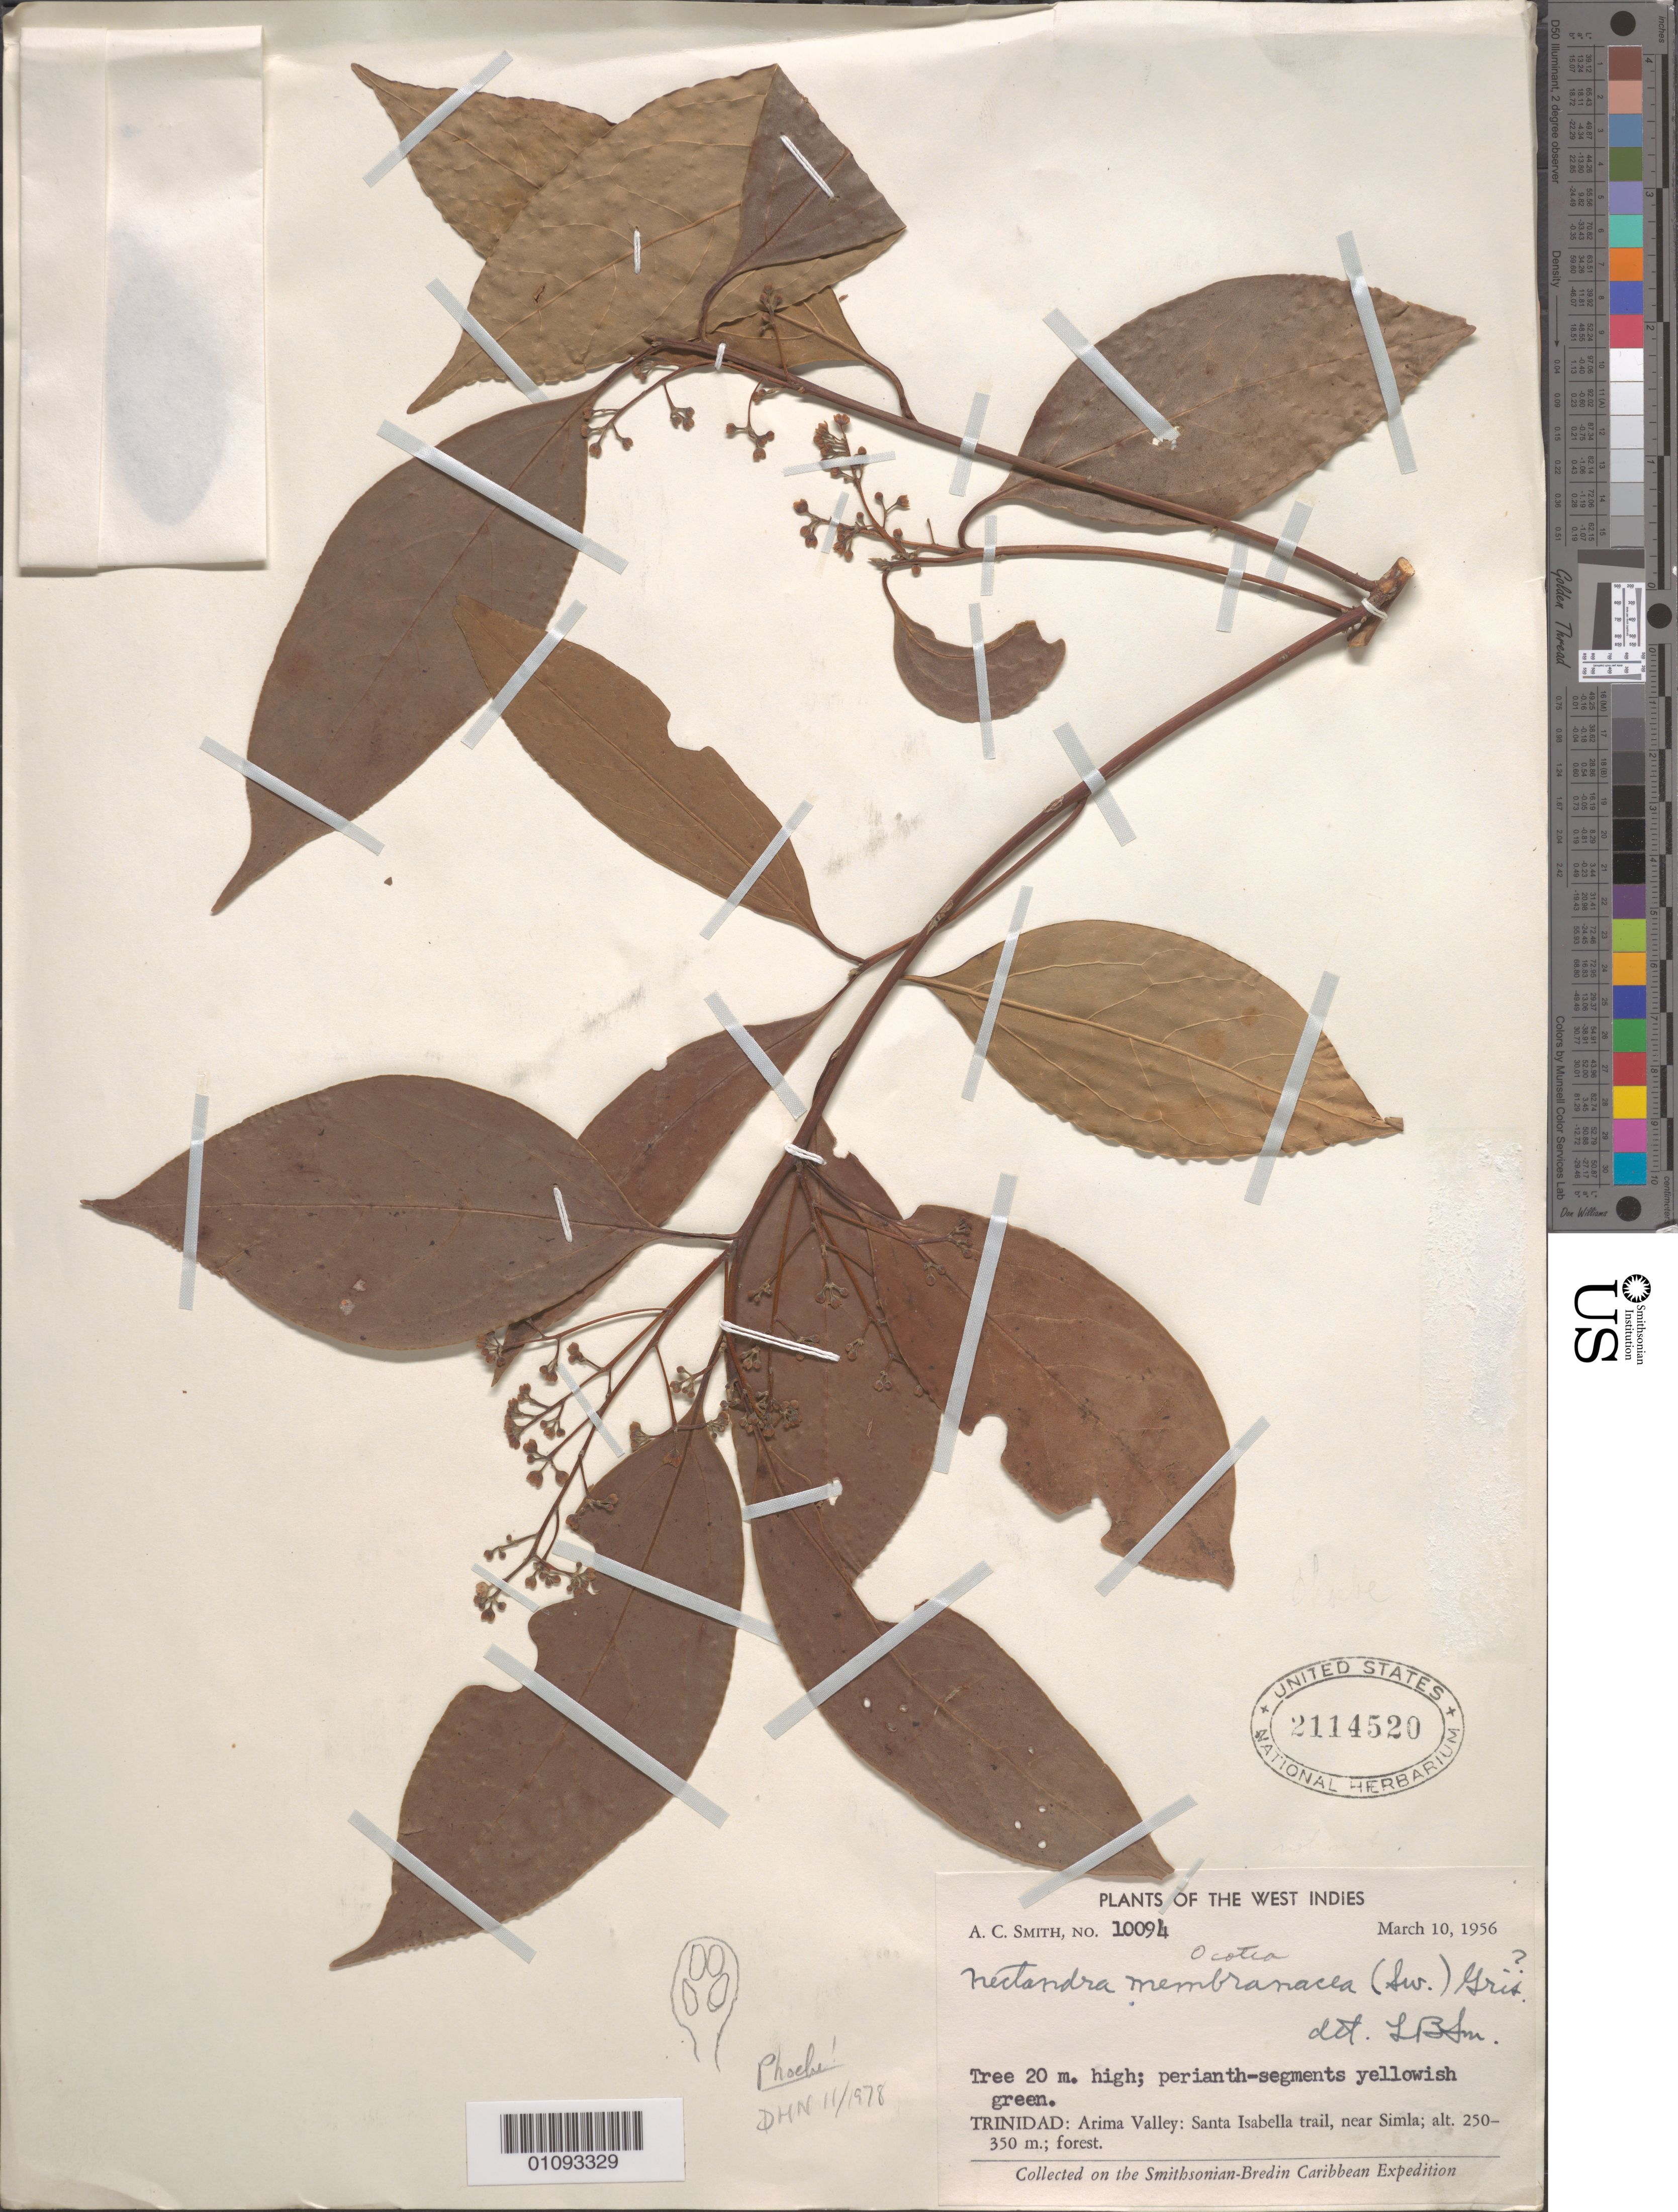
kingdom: Plantae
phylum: Tracheophyta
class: Magnoliopsida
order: Laurales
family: Lauraceae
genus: Phoebe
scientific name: Phoebe elongata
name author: (Vahl) Nees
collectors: A. C. Smith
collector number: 10094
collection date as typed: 10 Mar 1956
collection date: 1956-03-10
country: Trinidad and Tobago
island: Trinidad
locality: Arima Valley, Santa Isabella Trail, near Simla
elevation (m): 250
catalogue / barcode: US 2114520